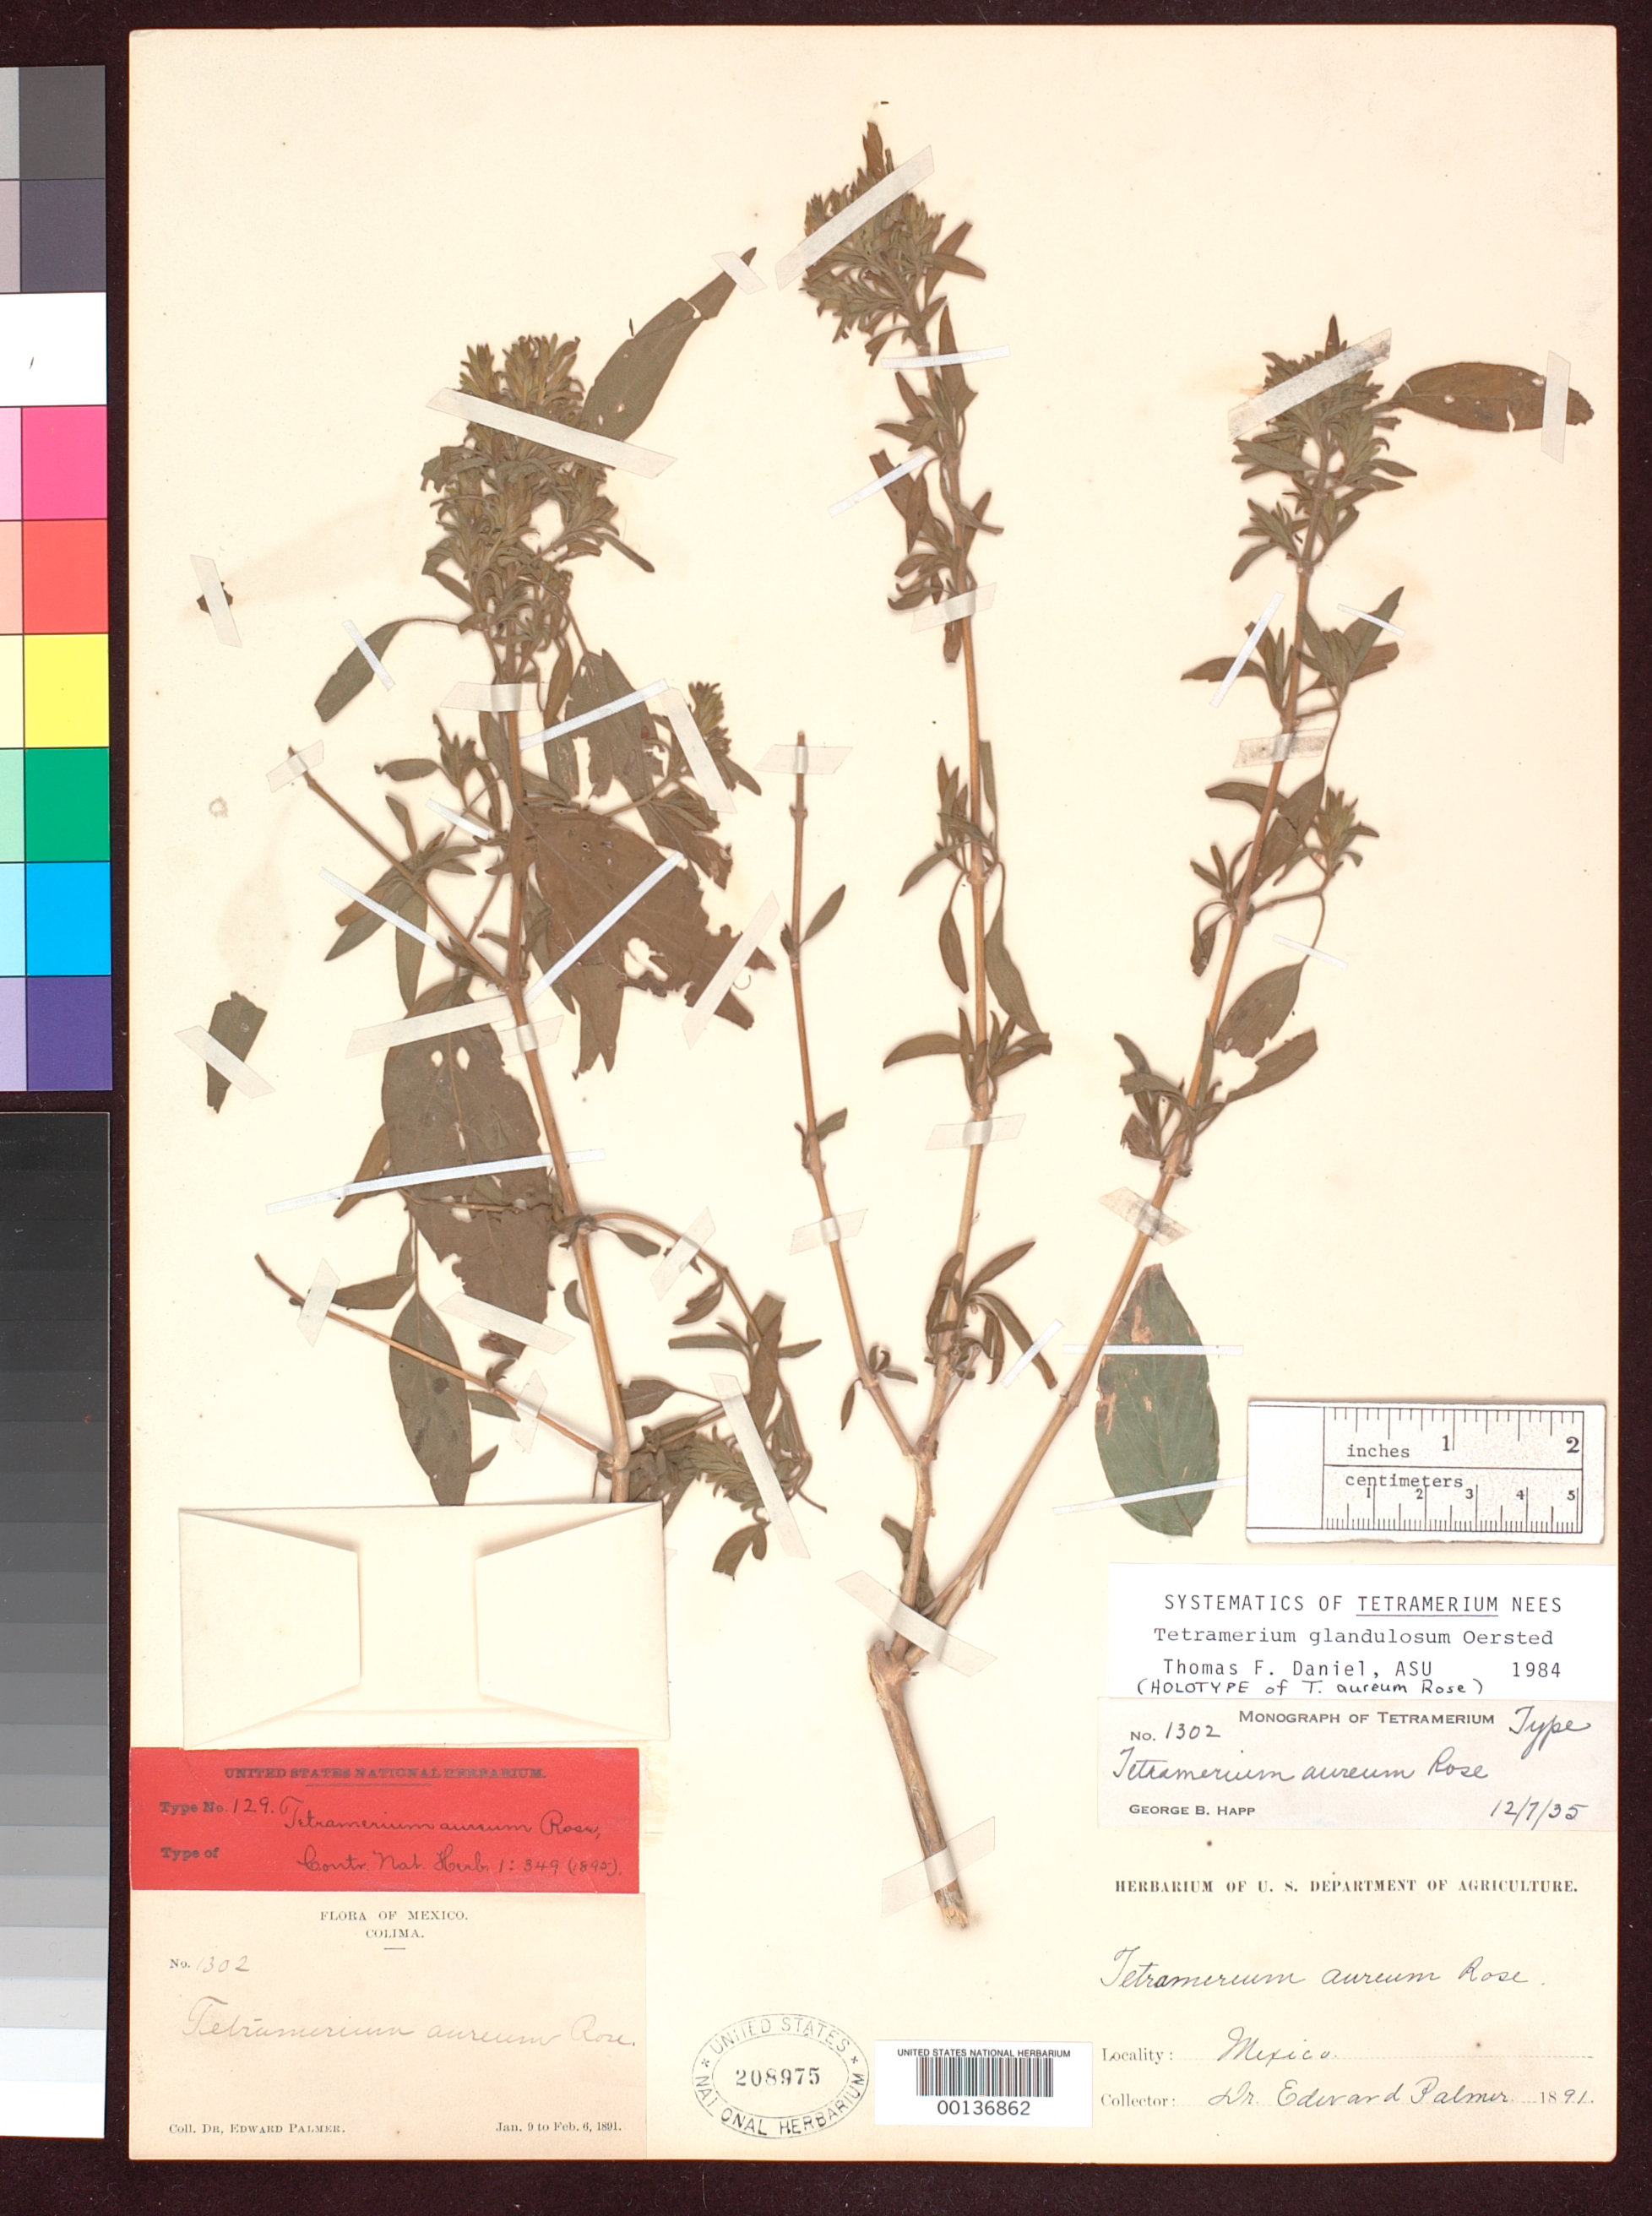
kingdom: Plantae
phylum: Tracheophyta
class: Magnoliopsida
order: Lamiales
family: Acanthaceae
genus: Tetramerium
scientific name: Tetramerium aureum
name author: Rose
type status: Syntype; Lectotype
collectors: E. Palmer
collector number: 1302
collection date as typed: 09 Jan 1891 to 06 Feb 1891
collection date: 1891-01-09/1891-02-06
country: Mexico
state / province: Colima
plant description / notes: One of two original US sheets (USNH 208975, 208976); this sheet (208975) annotated as "Type" by Happ (1935) and "Holotype" by Daniel (1984) although neither author explicitly lectotypified.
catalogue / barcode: US 208975